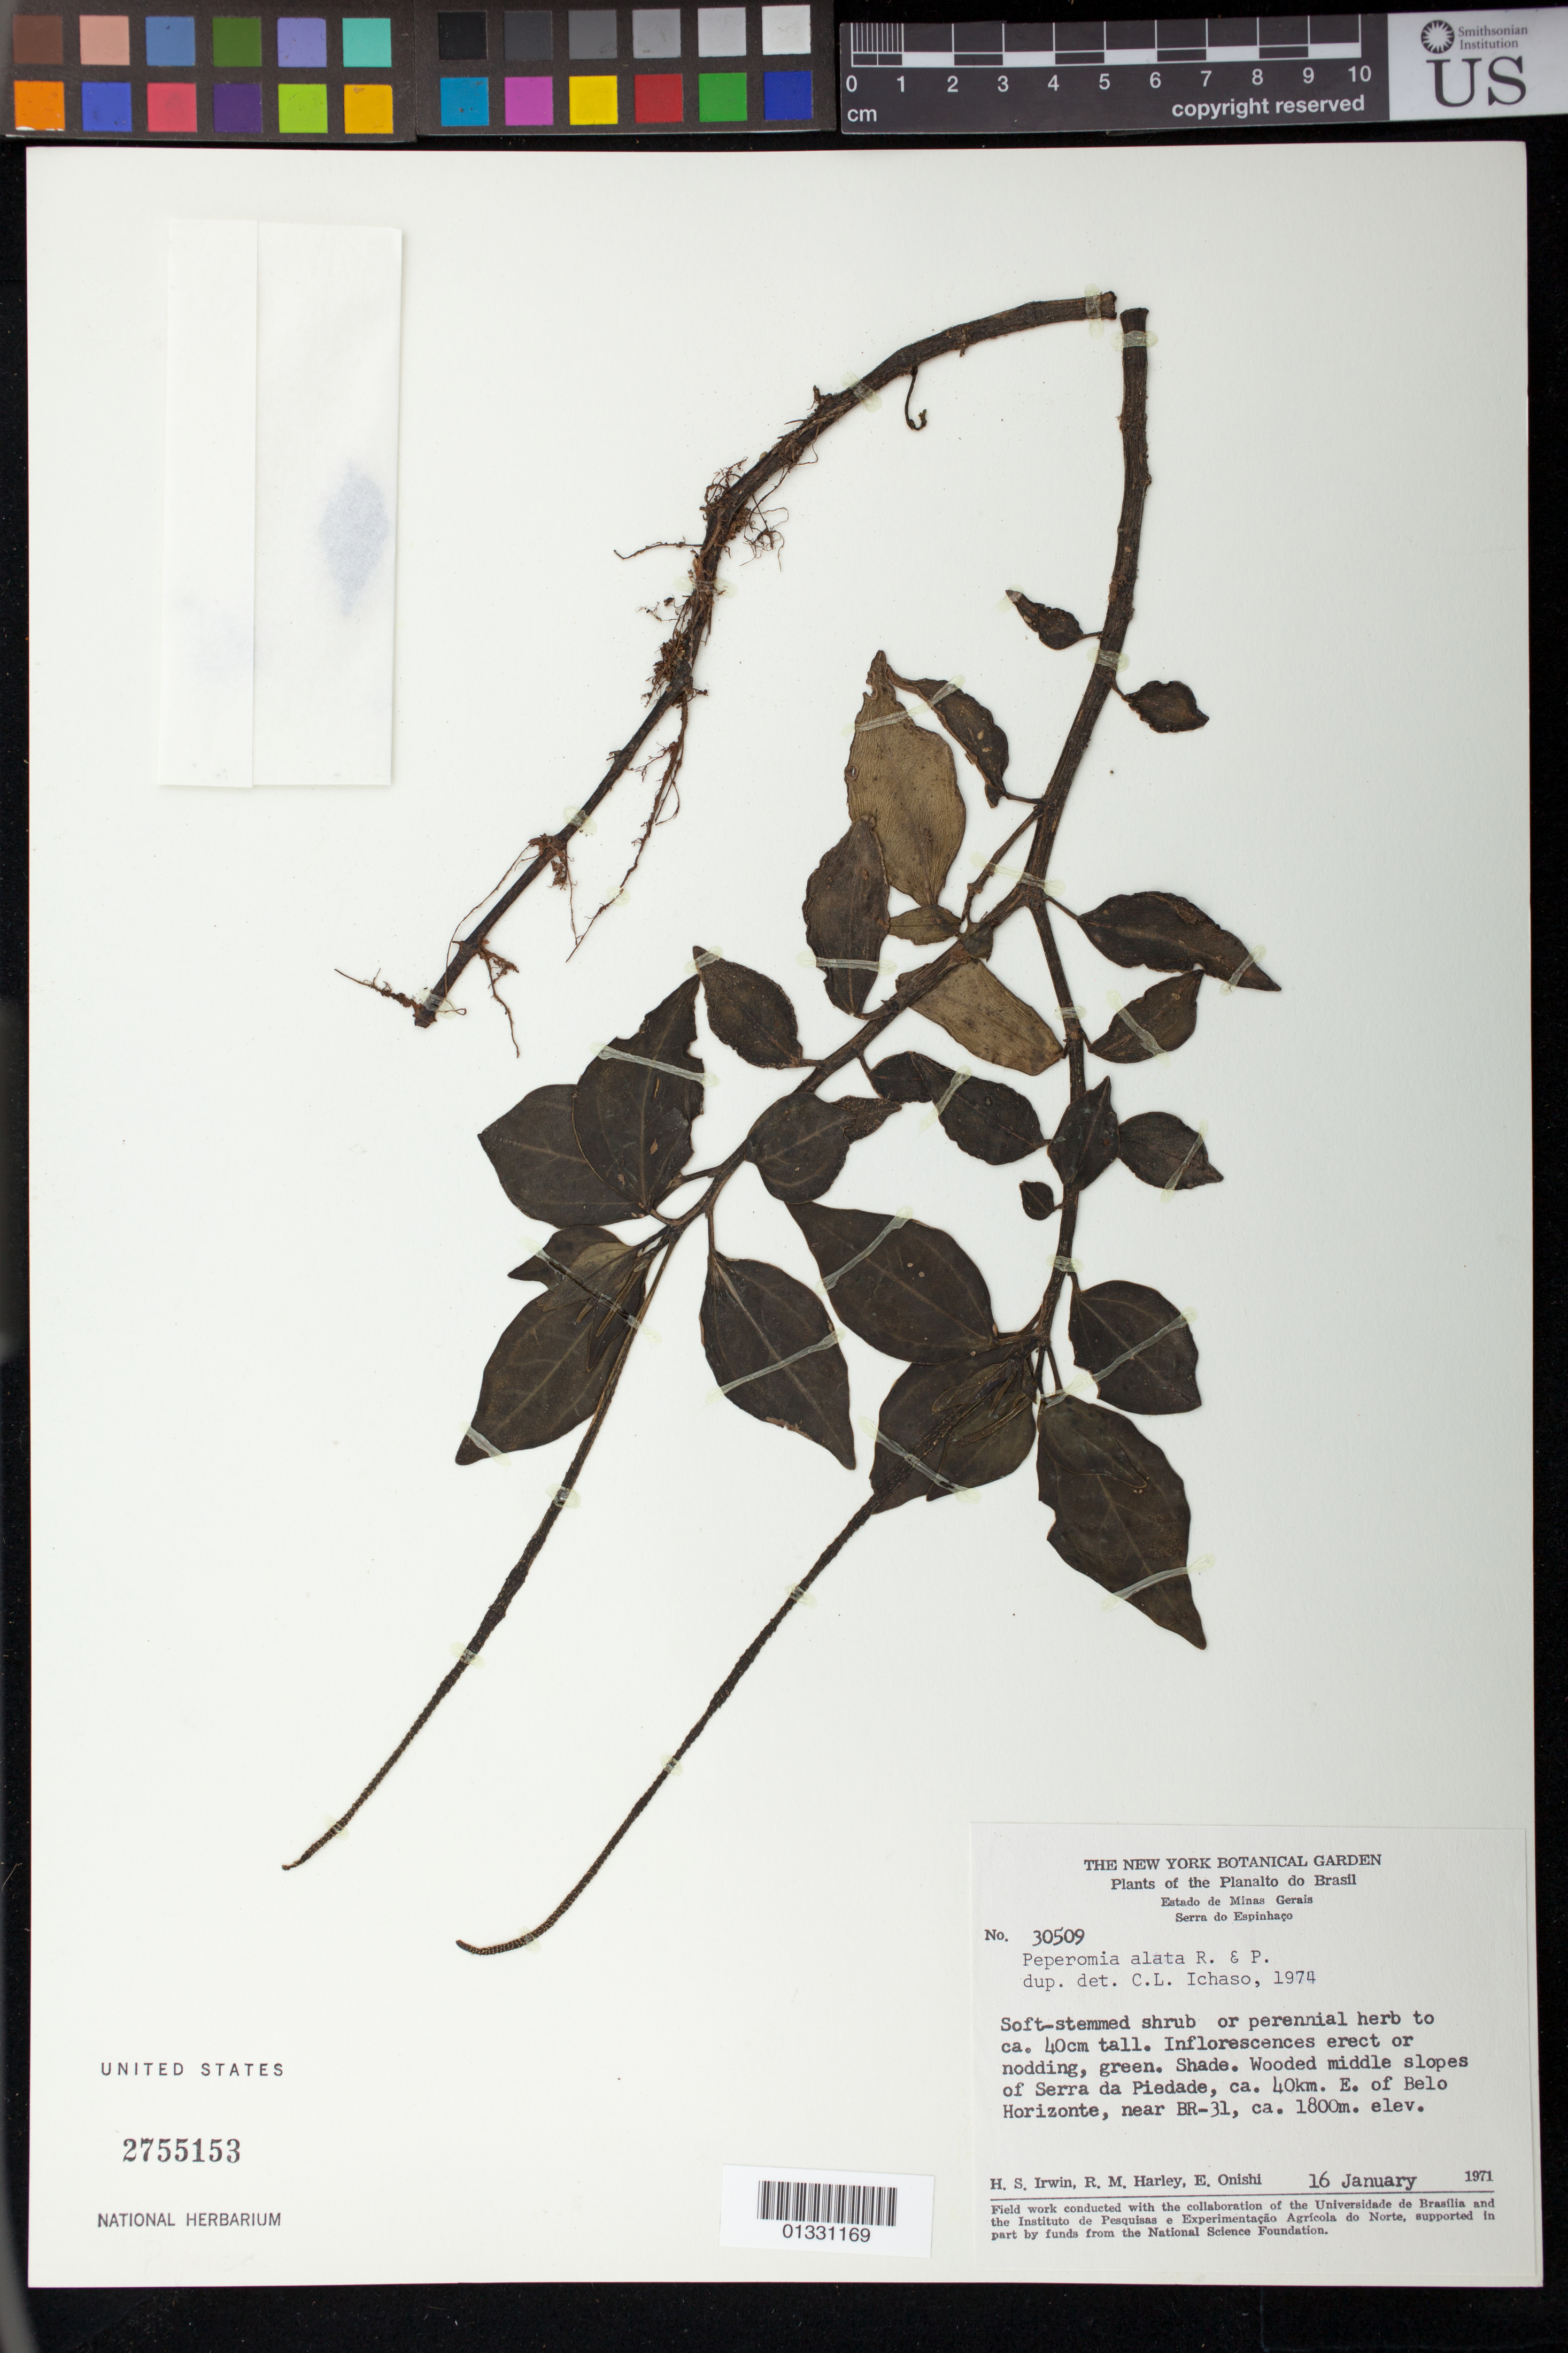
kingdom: Plantae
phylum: Tracheophyta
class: Magnoliopsida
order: Piperales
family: Piperaceae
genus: Peperomia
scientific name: Peperomia alata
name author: Ruiz & Pav.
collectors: H. Irwin, R. M. Harley & E. Onishi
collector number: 30509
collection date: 1971-01-16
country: Brazil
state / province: Minas Gerais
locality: Serra do Espinhaço. Wooded middle slopes of Serra da Piedade, ca. 40 km E of Belo Horizonte, near BR-31 [MG-31]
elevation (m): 1800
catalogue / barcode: US 2755153